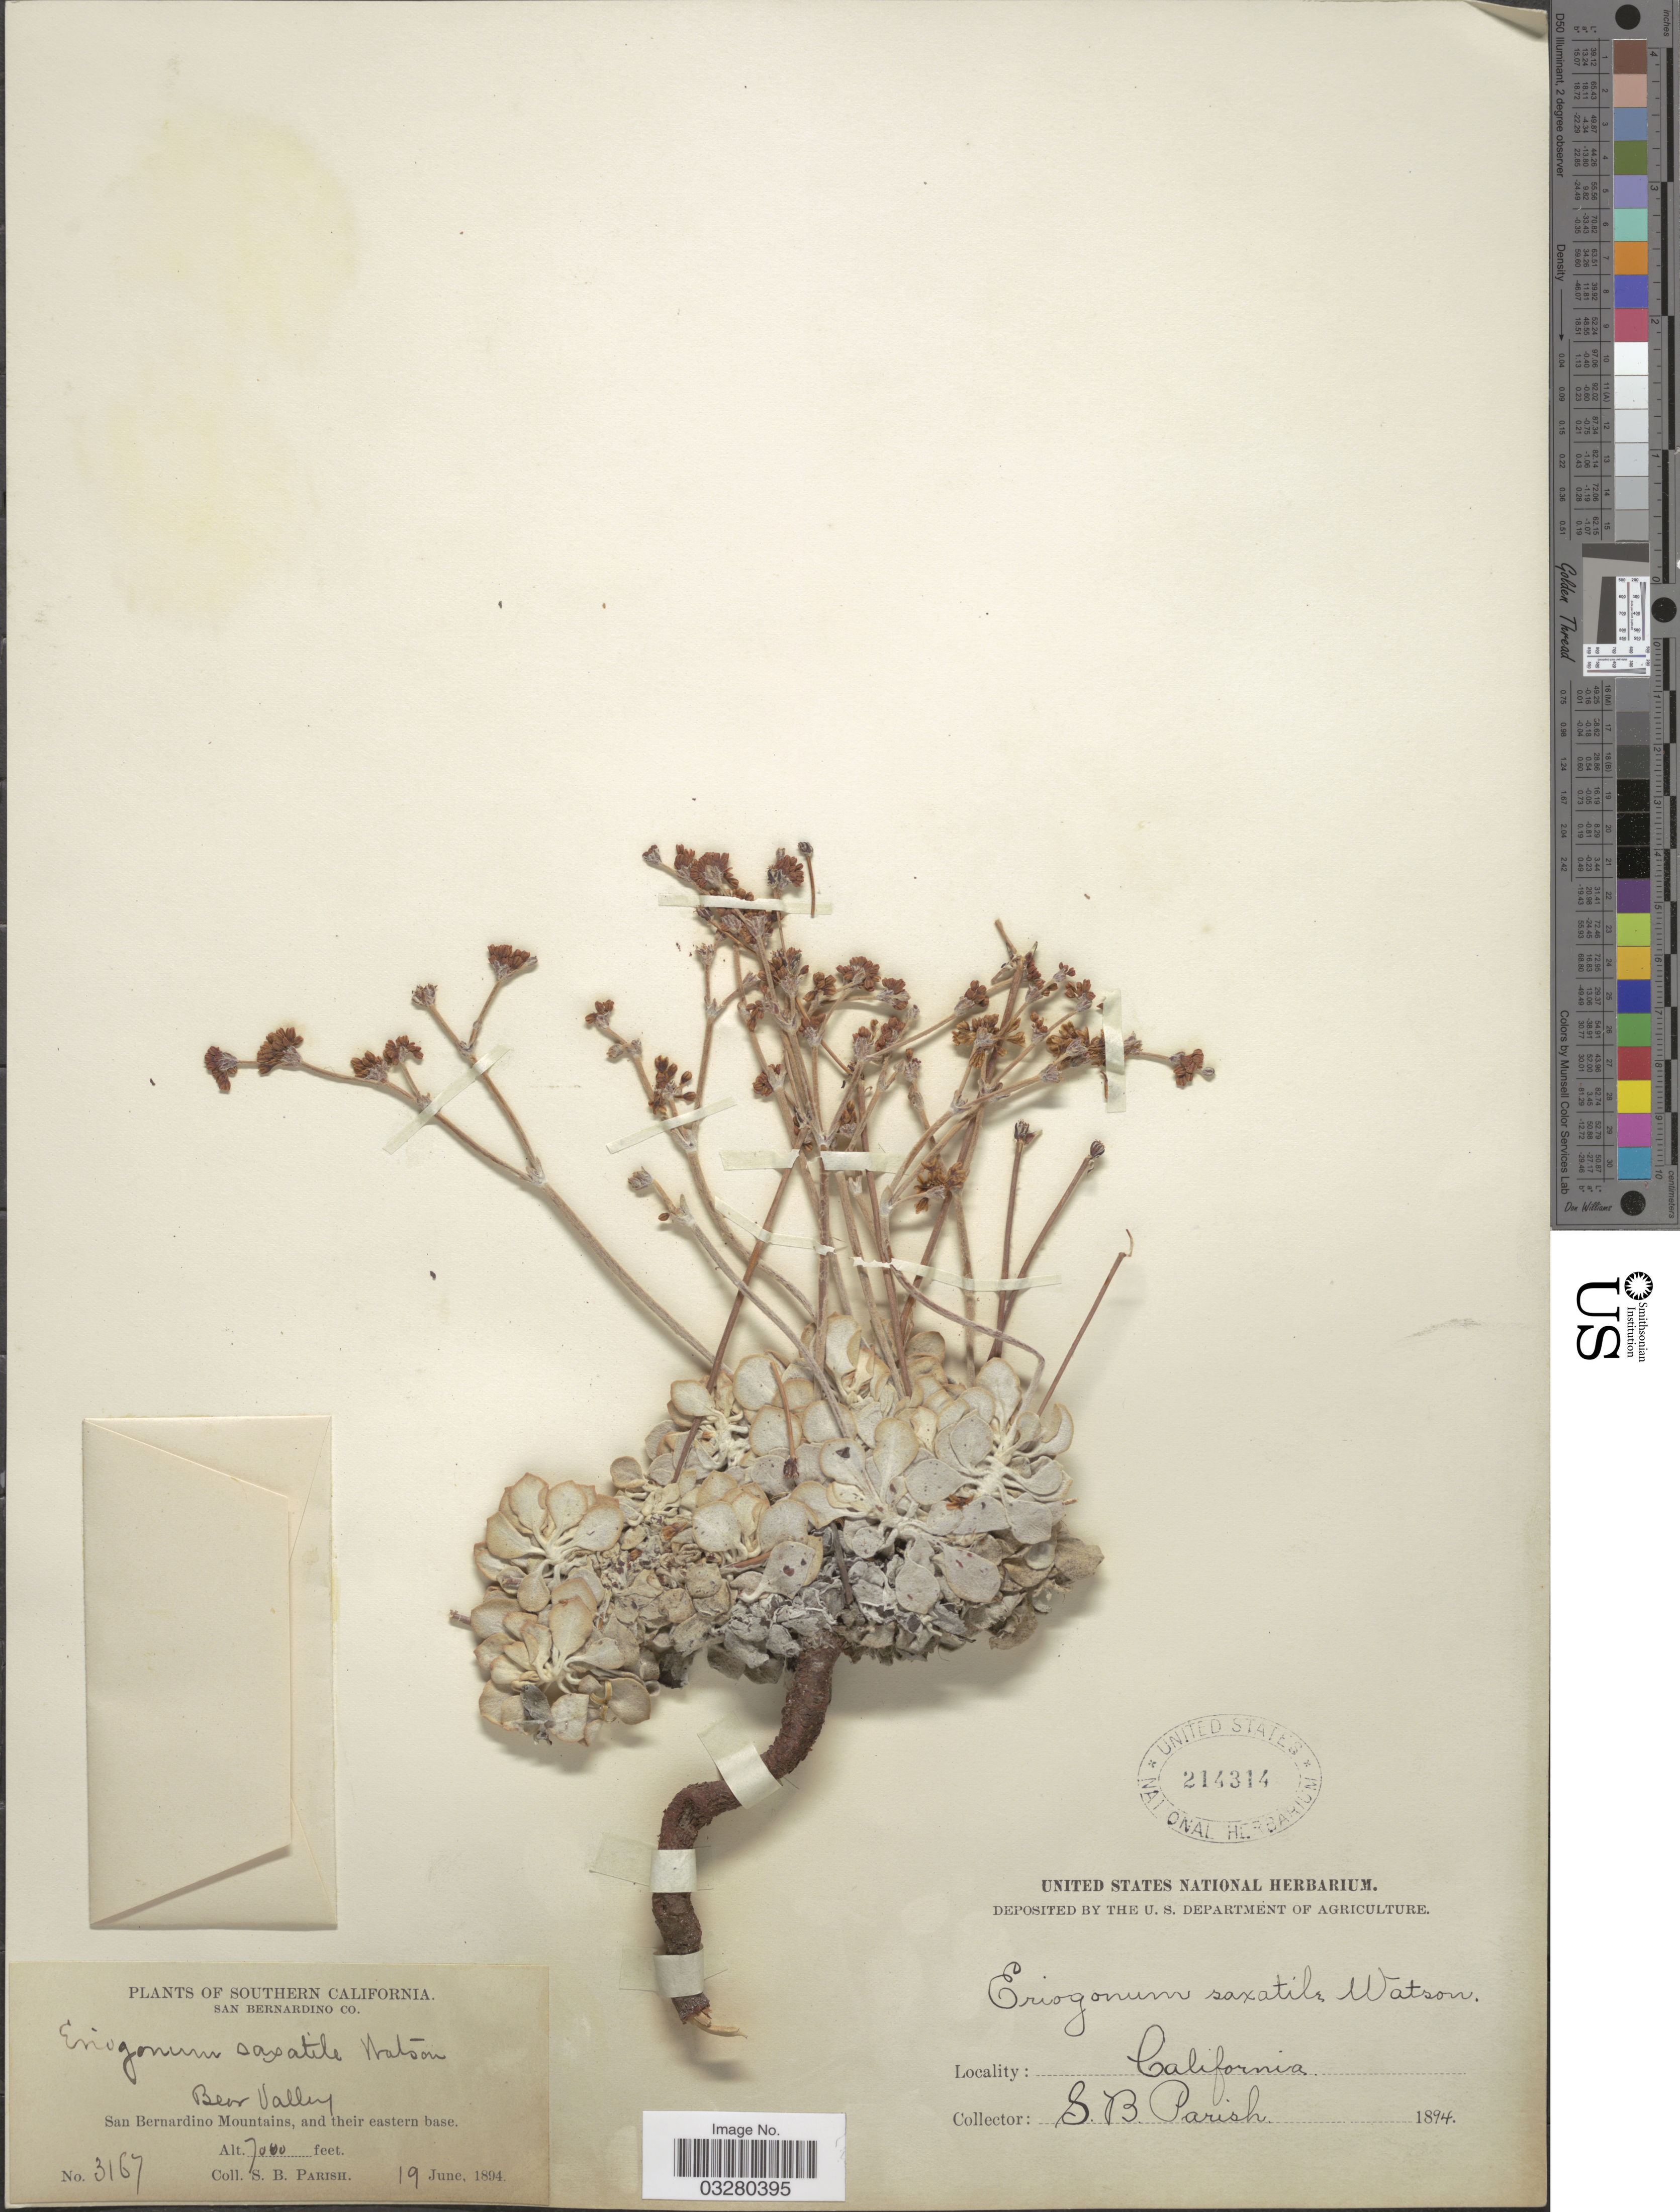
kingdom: Plantae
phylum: Tracheophyta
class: Magnoliopsida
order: Caryophyllales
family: Polygonaceae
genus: Eriogonum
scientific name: Eriogonum saxatile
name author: S. Watson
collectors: S. B. Parish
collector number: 3167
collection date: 1894-06-19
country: United States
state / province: California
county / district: San Bernardino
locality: Southern California. San Bernardino Co. Bear Valley. San Bernardino Mountains, and their eastern base.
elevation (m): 2134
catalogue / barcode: US 214314